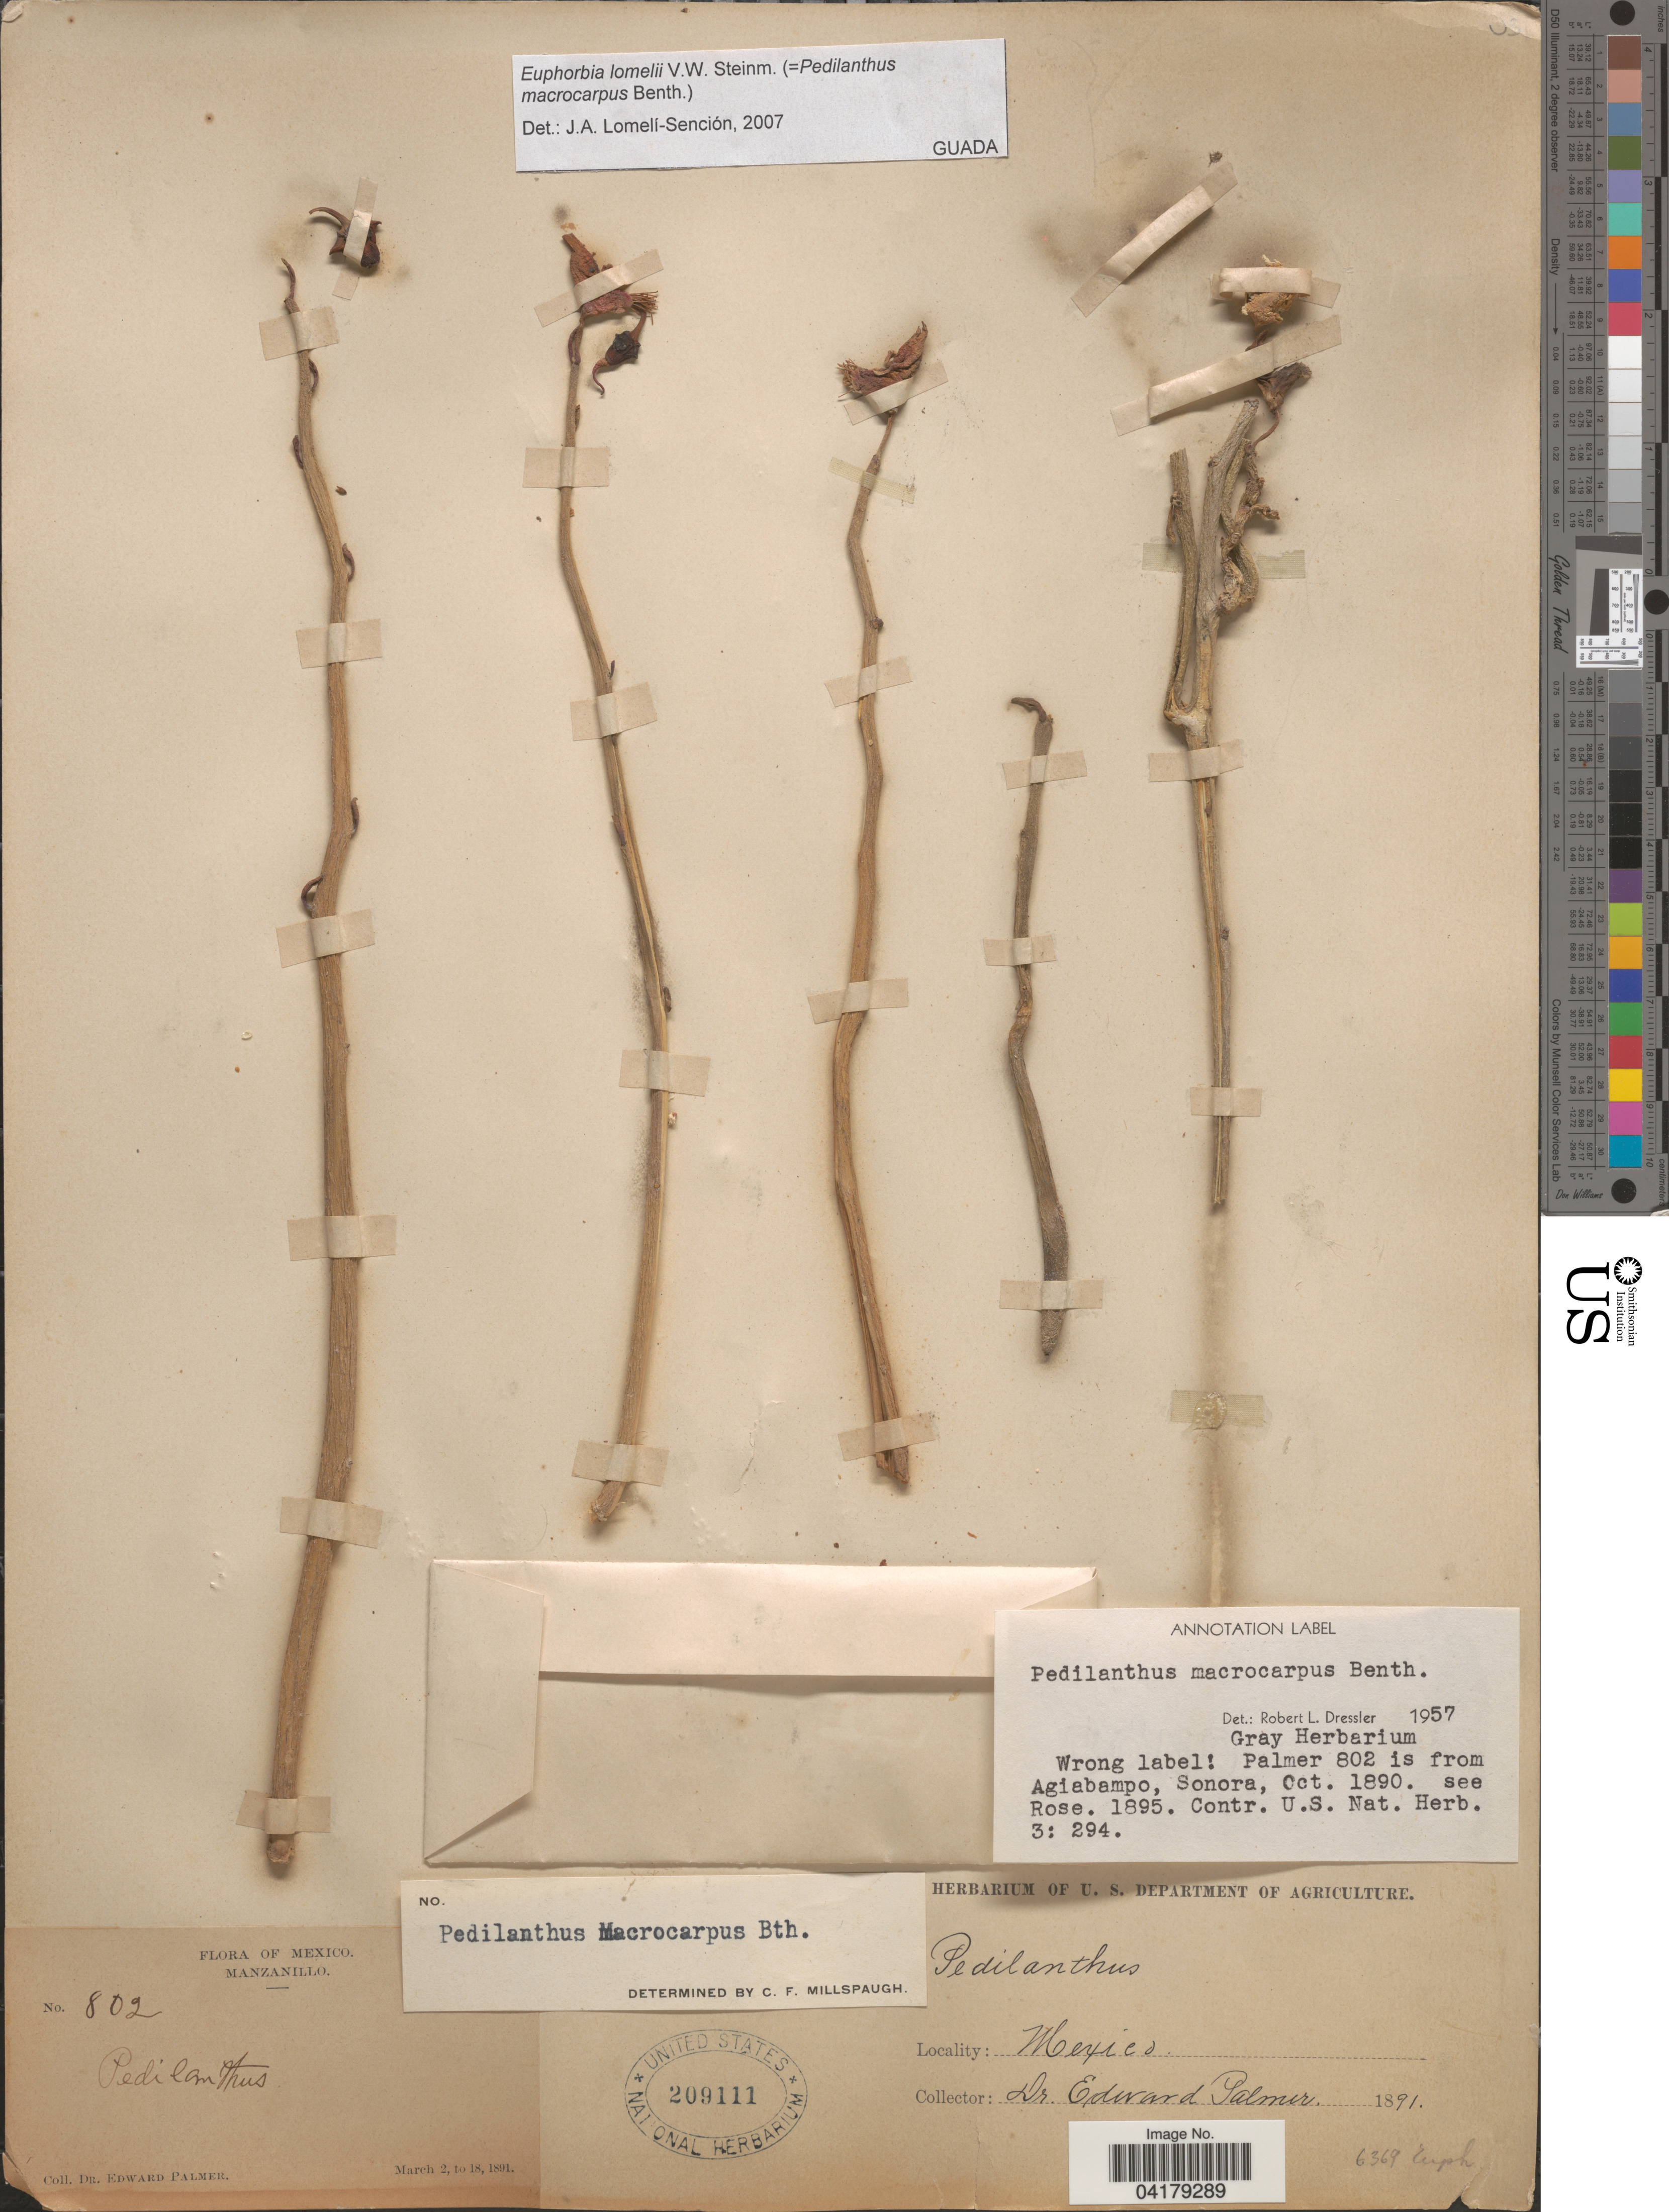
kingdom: Plantae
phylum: Tracheophyta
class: Magnoliopsida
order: Malpighiales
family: Euphorbiaceae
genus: Pedilanthus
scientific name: Pedilanthus macrocarpus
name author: Benth.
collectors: E. Palmer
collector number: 802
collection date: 1891-03-02/1891-03-18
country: Mexico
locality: Manzanillo.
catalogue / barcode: US 209111